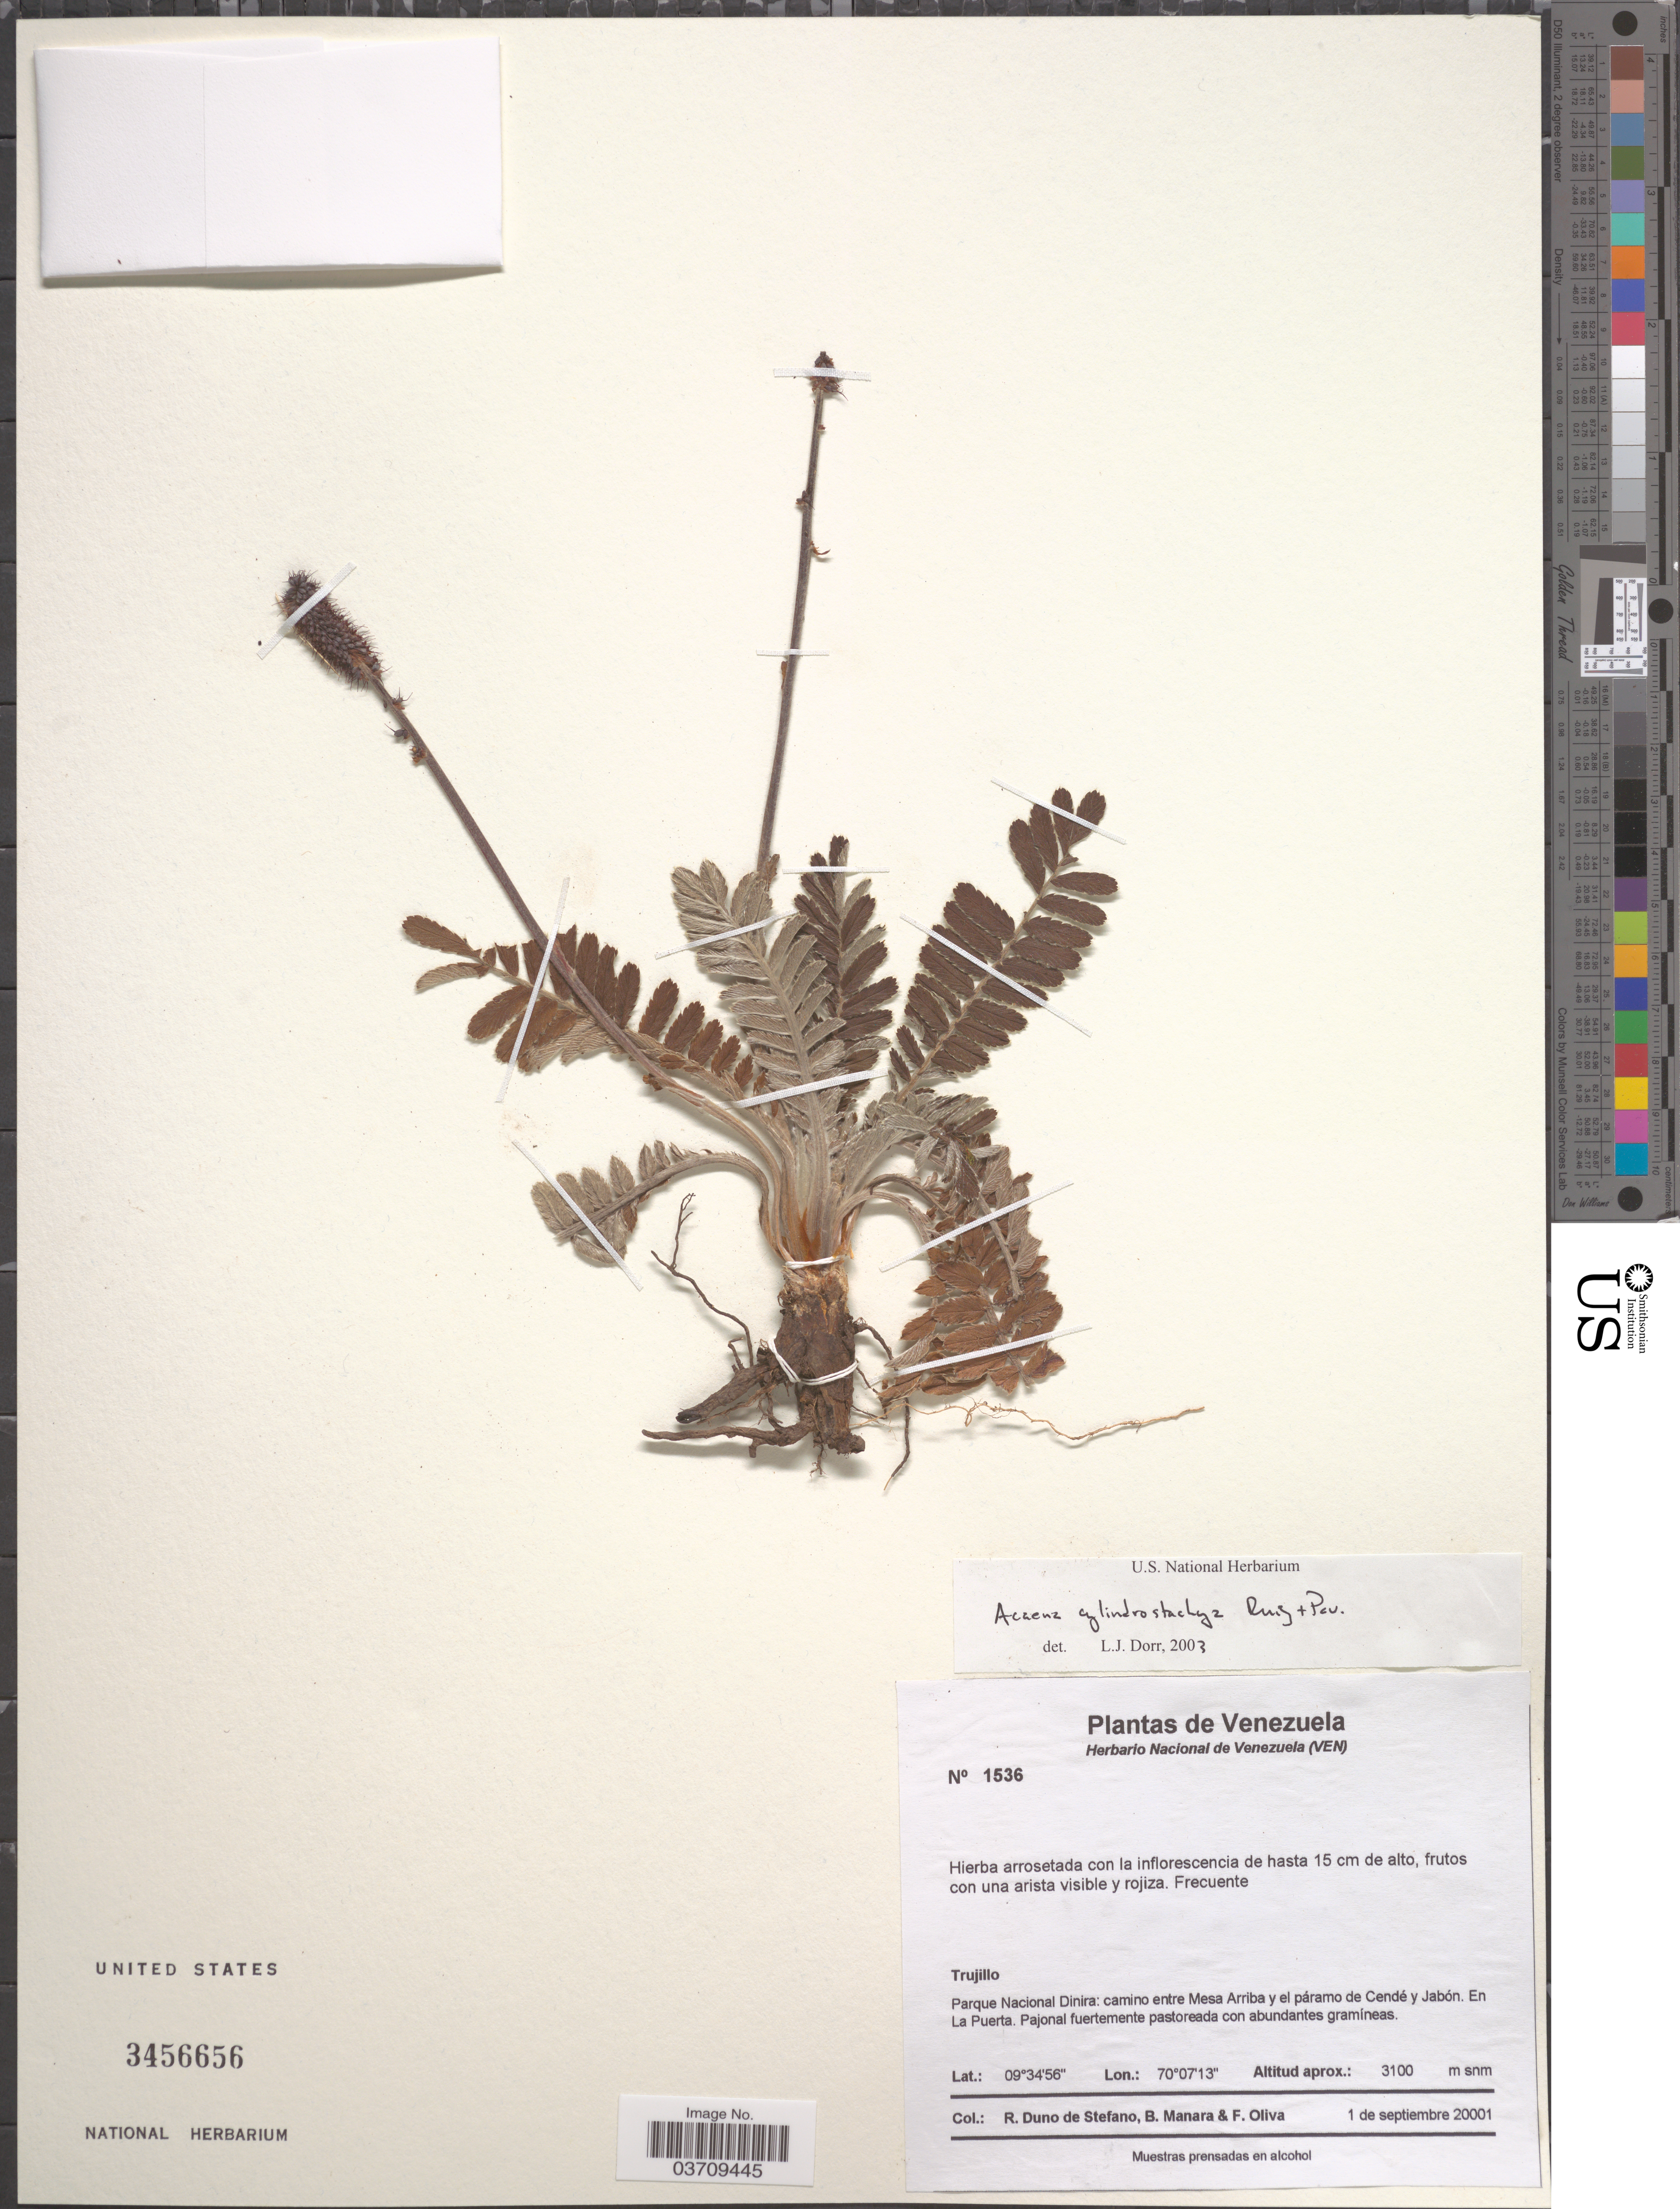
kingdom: Plantae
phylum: Tracheophyta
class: Magnoliopsida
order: Rosales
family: Rosaceae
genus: Acaena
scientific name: Acaena cylindristachya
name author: Ruiz & Pav.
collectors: R. Duno de Stefano, B. Manara & F. Oliva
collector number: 1536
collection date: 2001-09-01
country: Venezuela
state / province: Trujillo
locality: Parque Nacional Dinira: camino entre Mesa Arriba y el páramo de Cendé y Jabón. En La Puerta.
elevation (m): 3100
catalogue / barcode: US 3456656